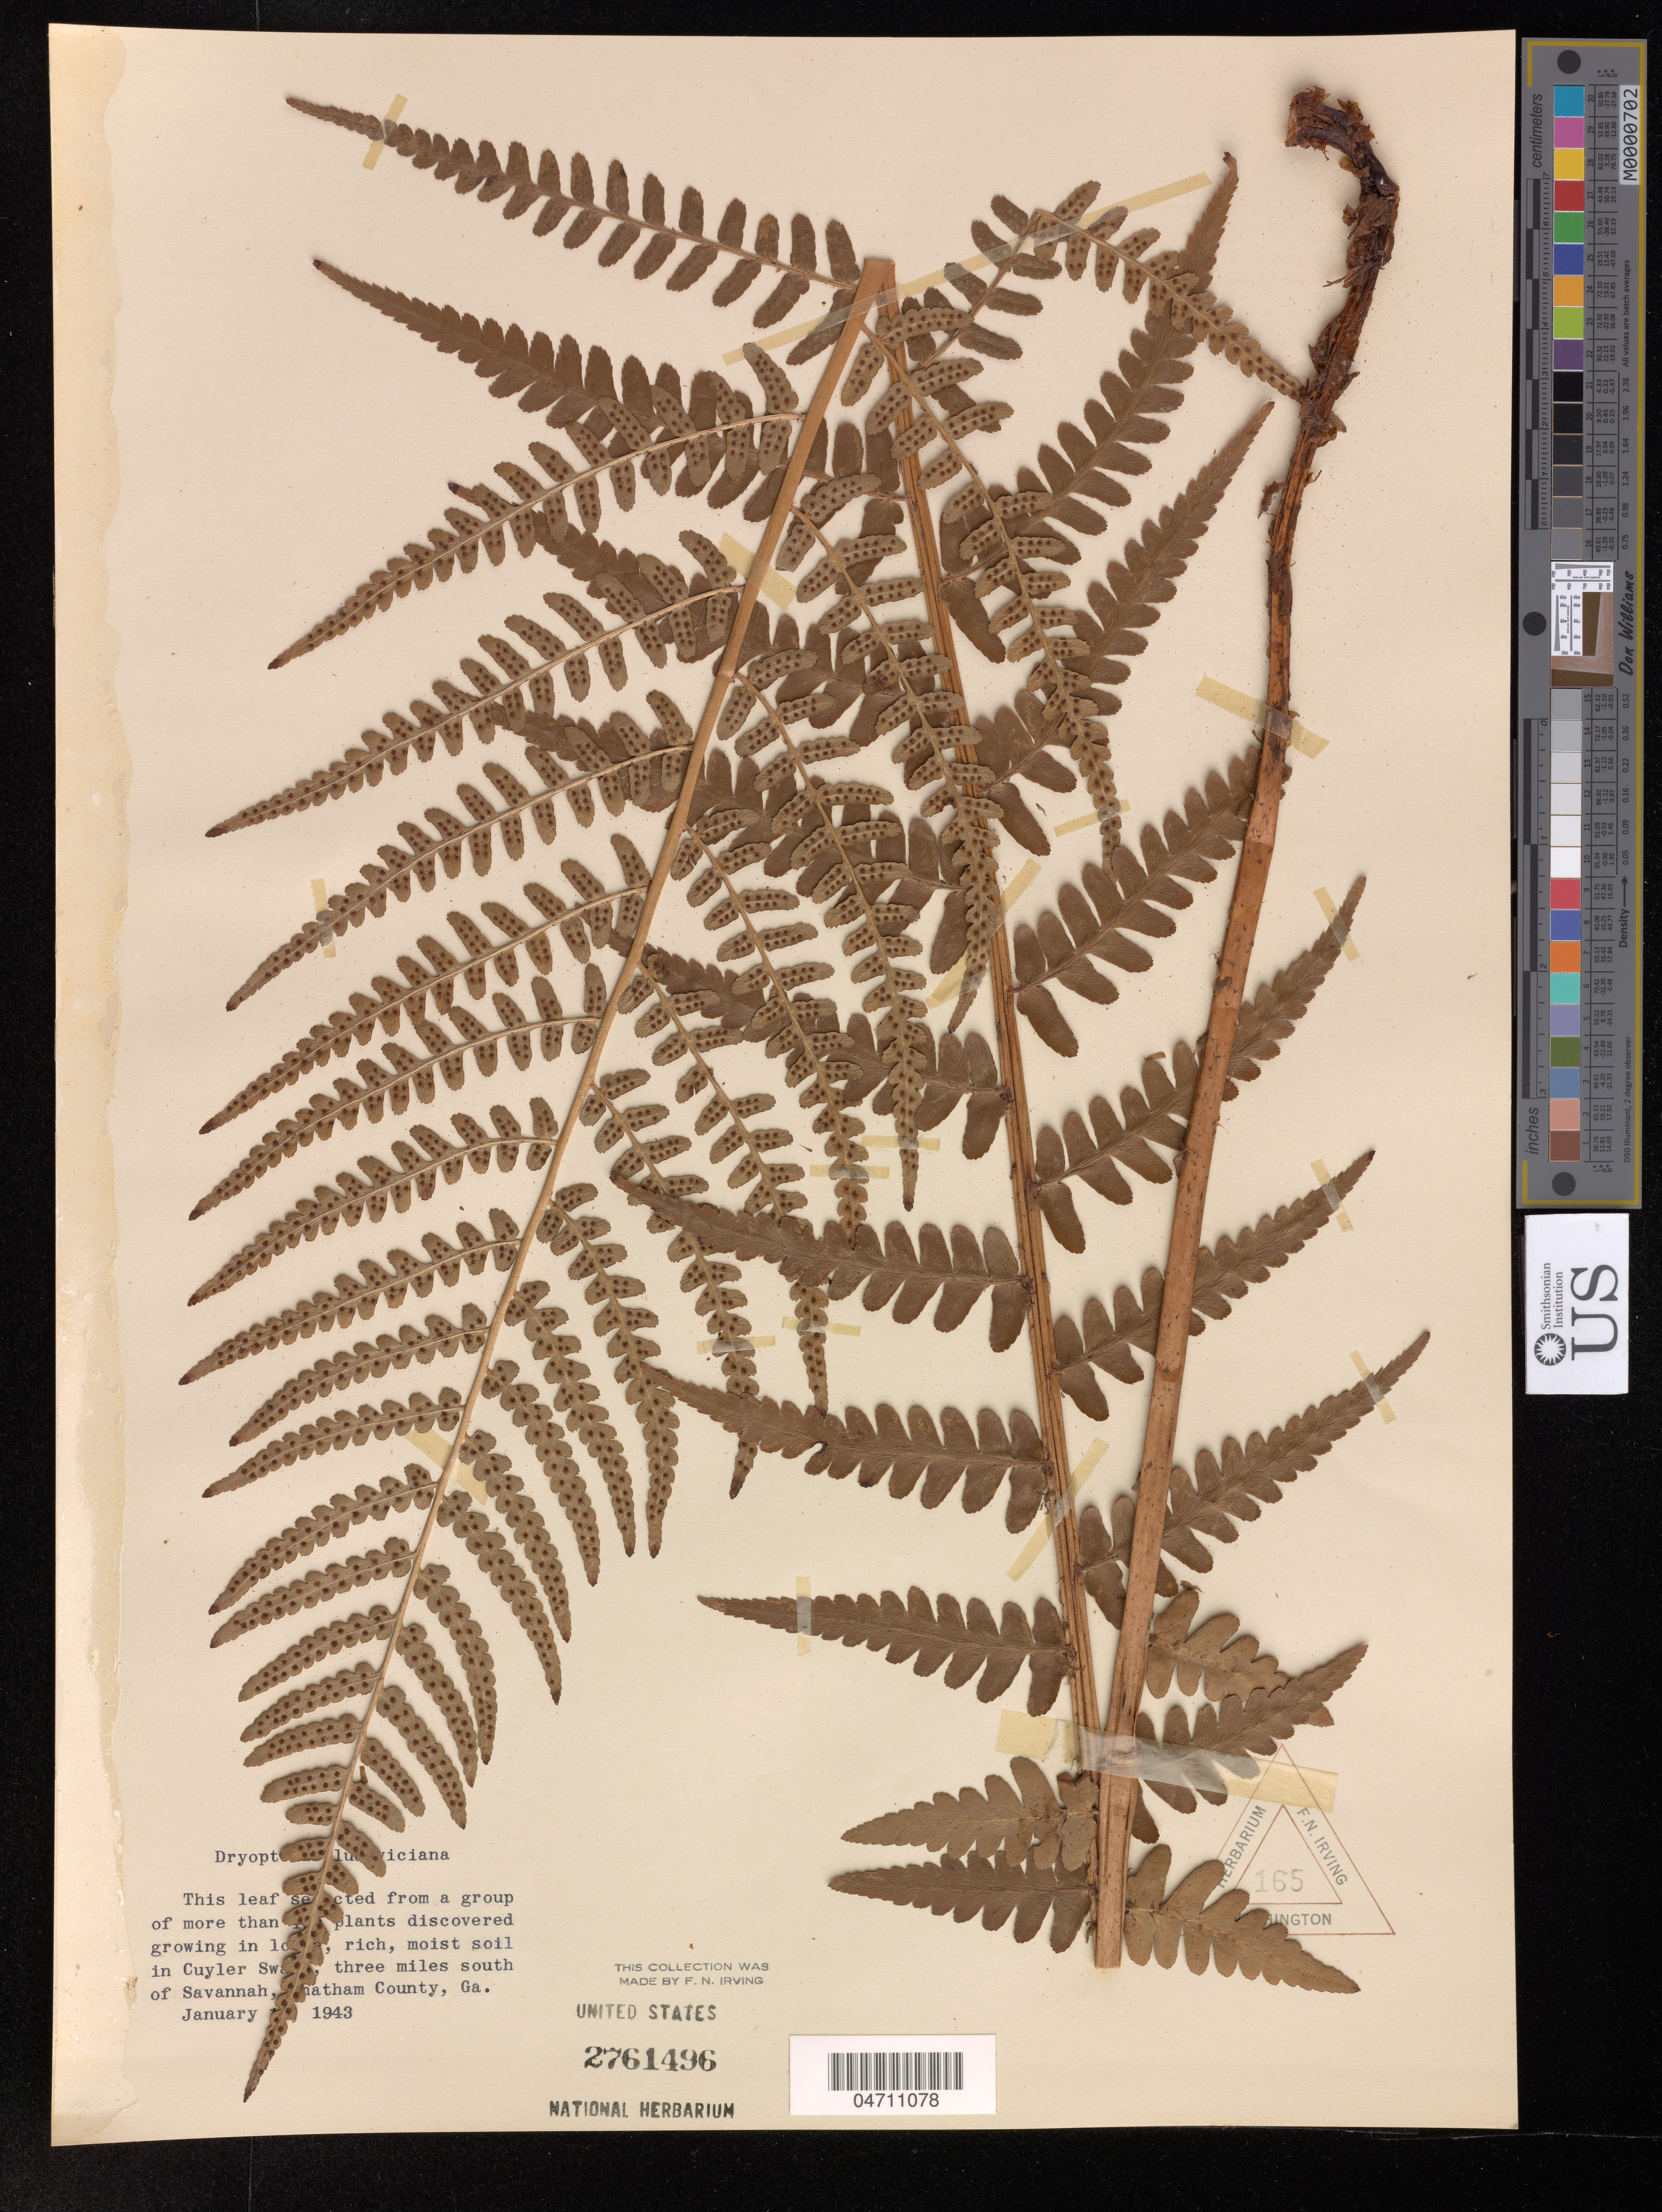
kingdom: Plantae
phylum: Tracheophyta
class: Polypodiopsida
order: Polypodiales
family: Dryopteridaceae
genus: Dryopteris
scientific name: Dryopteris ludoviciana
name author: (Kunze) Small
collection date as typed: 1 1943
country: United States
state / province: Georgia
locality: This leaf selected from a group of more than ! plants discovered growing in lo!, rich, moist soil in Cuyler Sw!, three miles south of Savannah, Chatham County.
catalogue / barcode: US 2761496